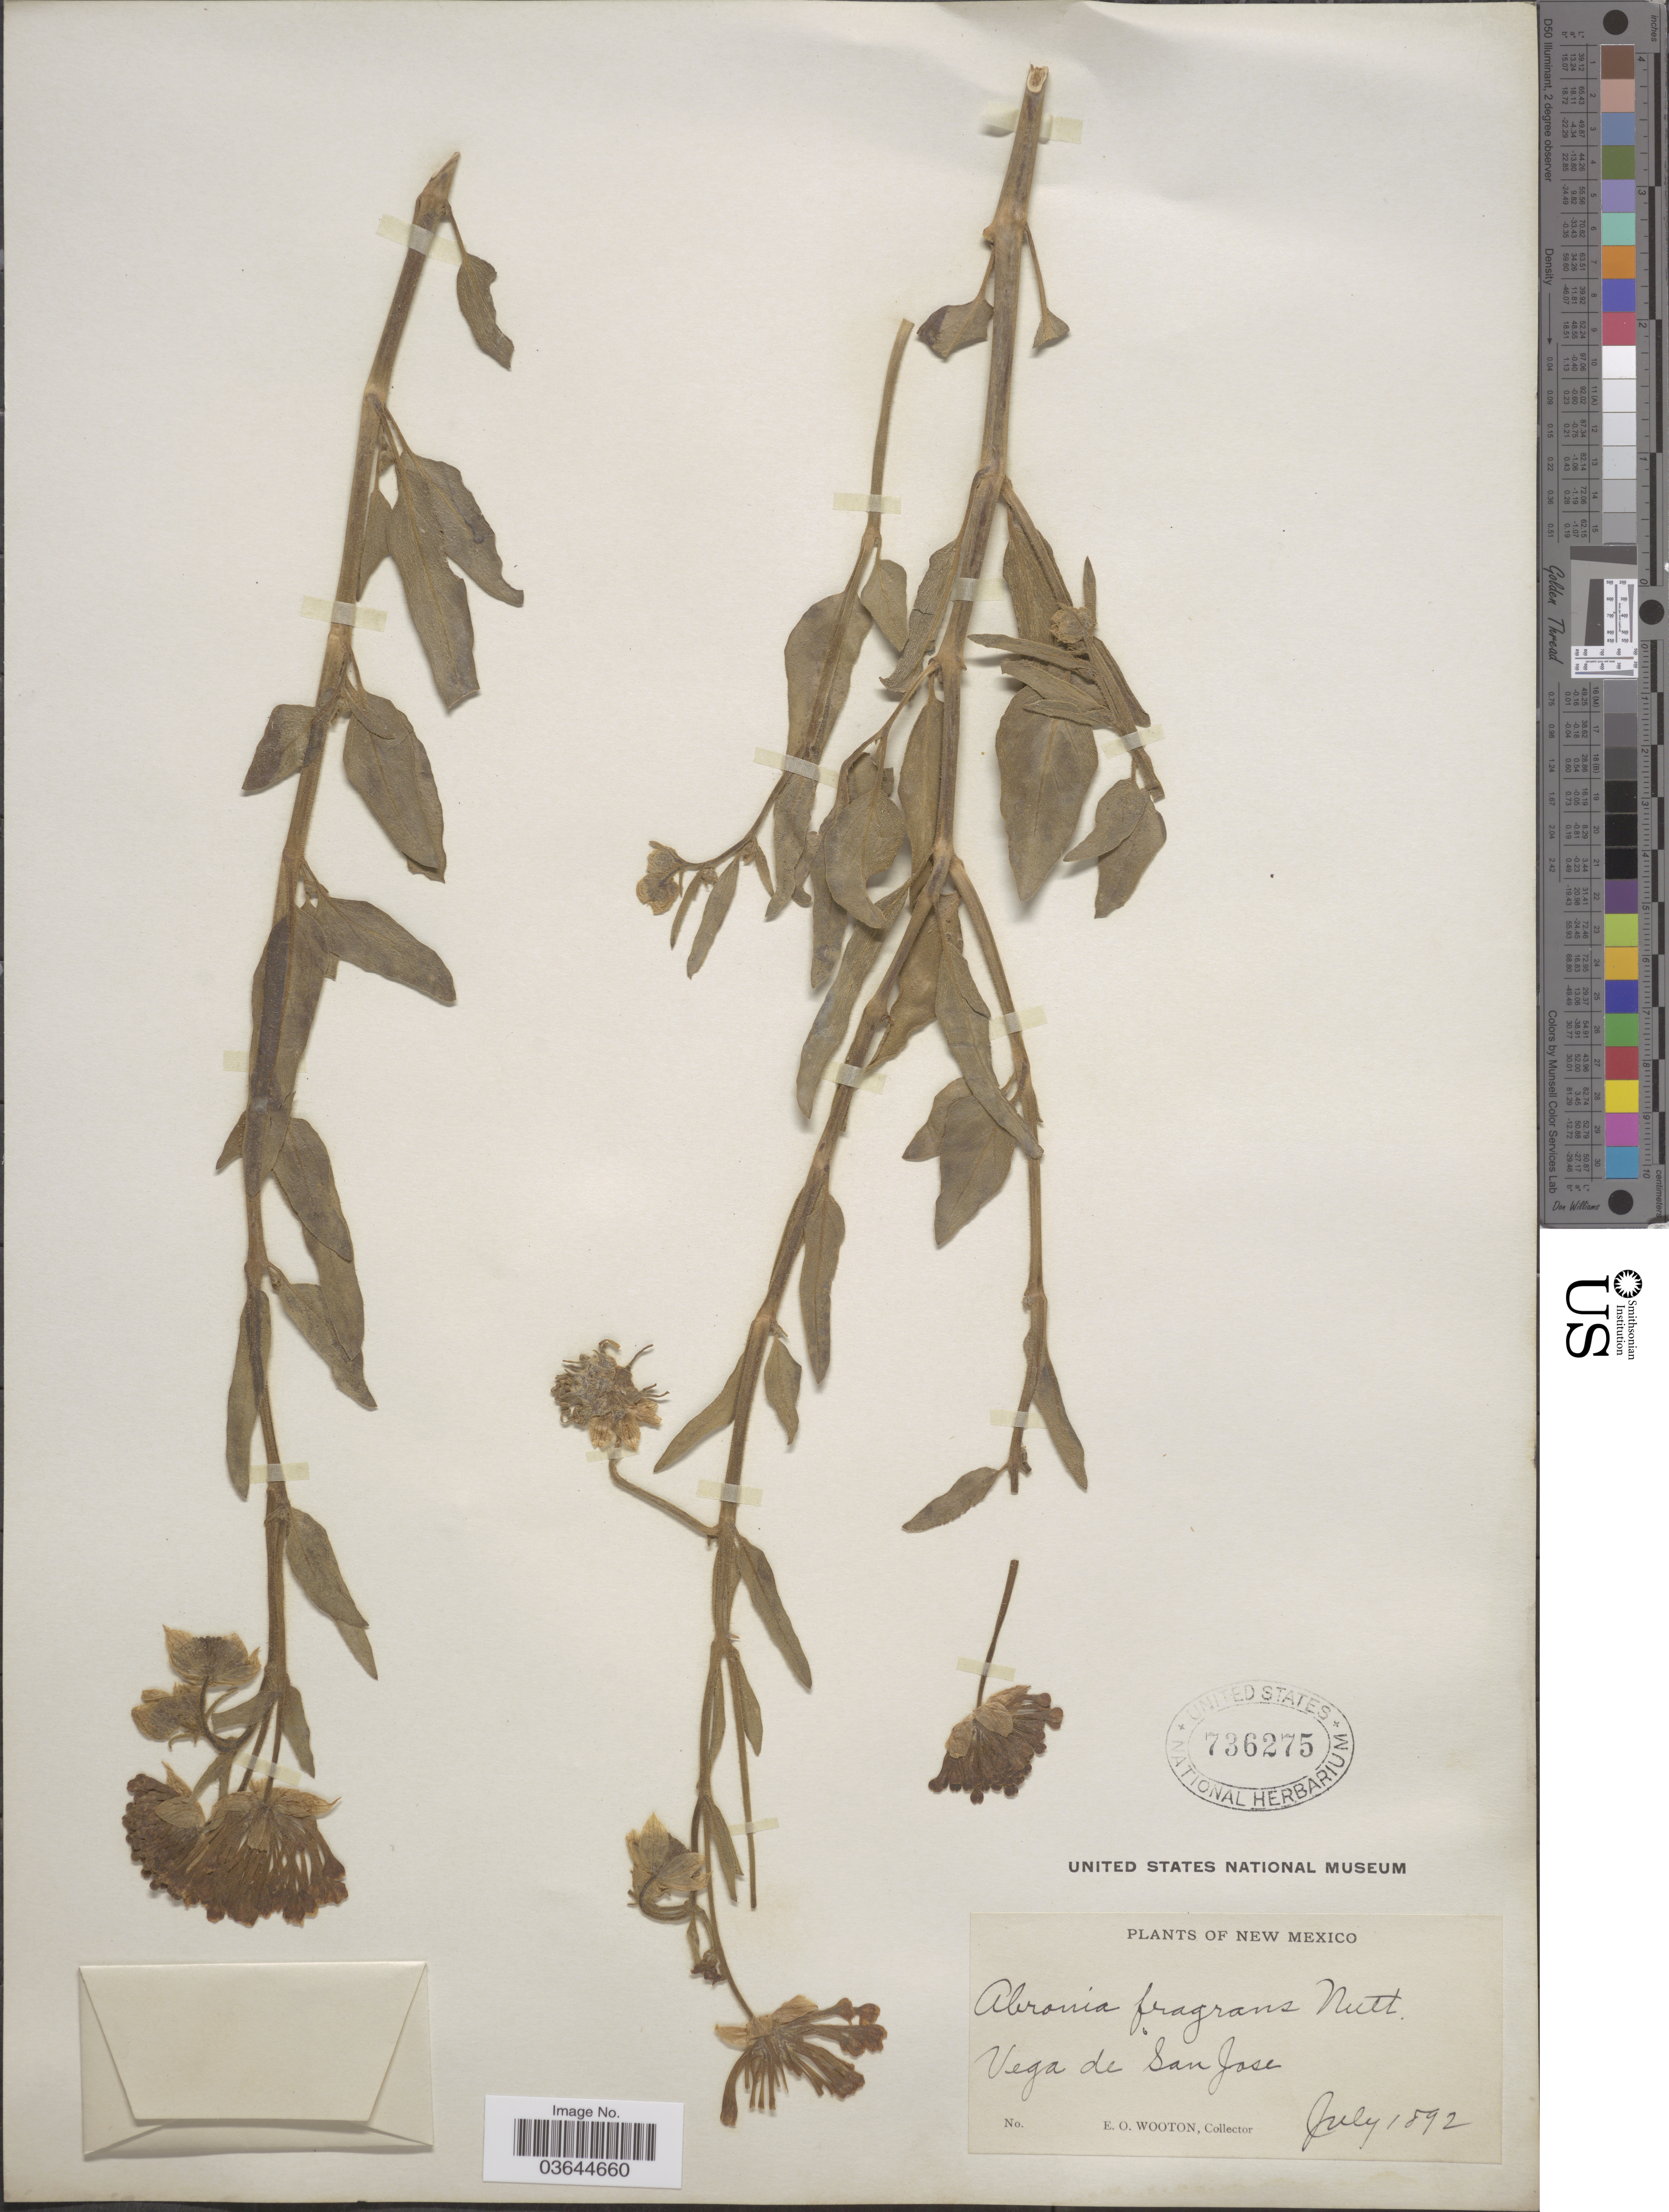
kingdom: Plantae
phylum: Tracheophyta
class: Magnoliopsida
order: Caryophyllales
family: Nyctaginaceae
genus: Abronia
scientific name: Abronia fragrans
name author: Nutt. ex Hook.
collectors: E. O. Wooton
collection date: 1892-07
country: United States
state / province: New Mexico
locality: Vega de San Jose.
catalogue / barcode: US 736275